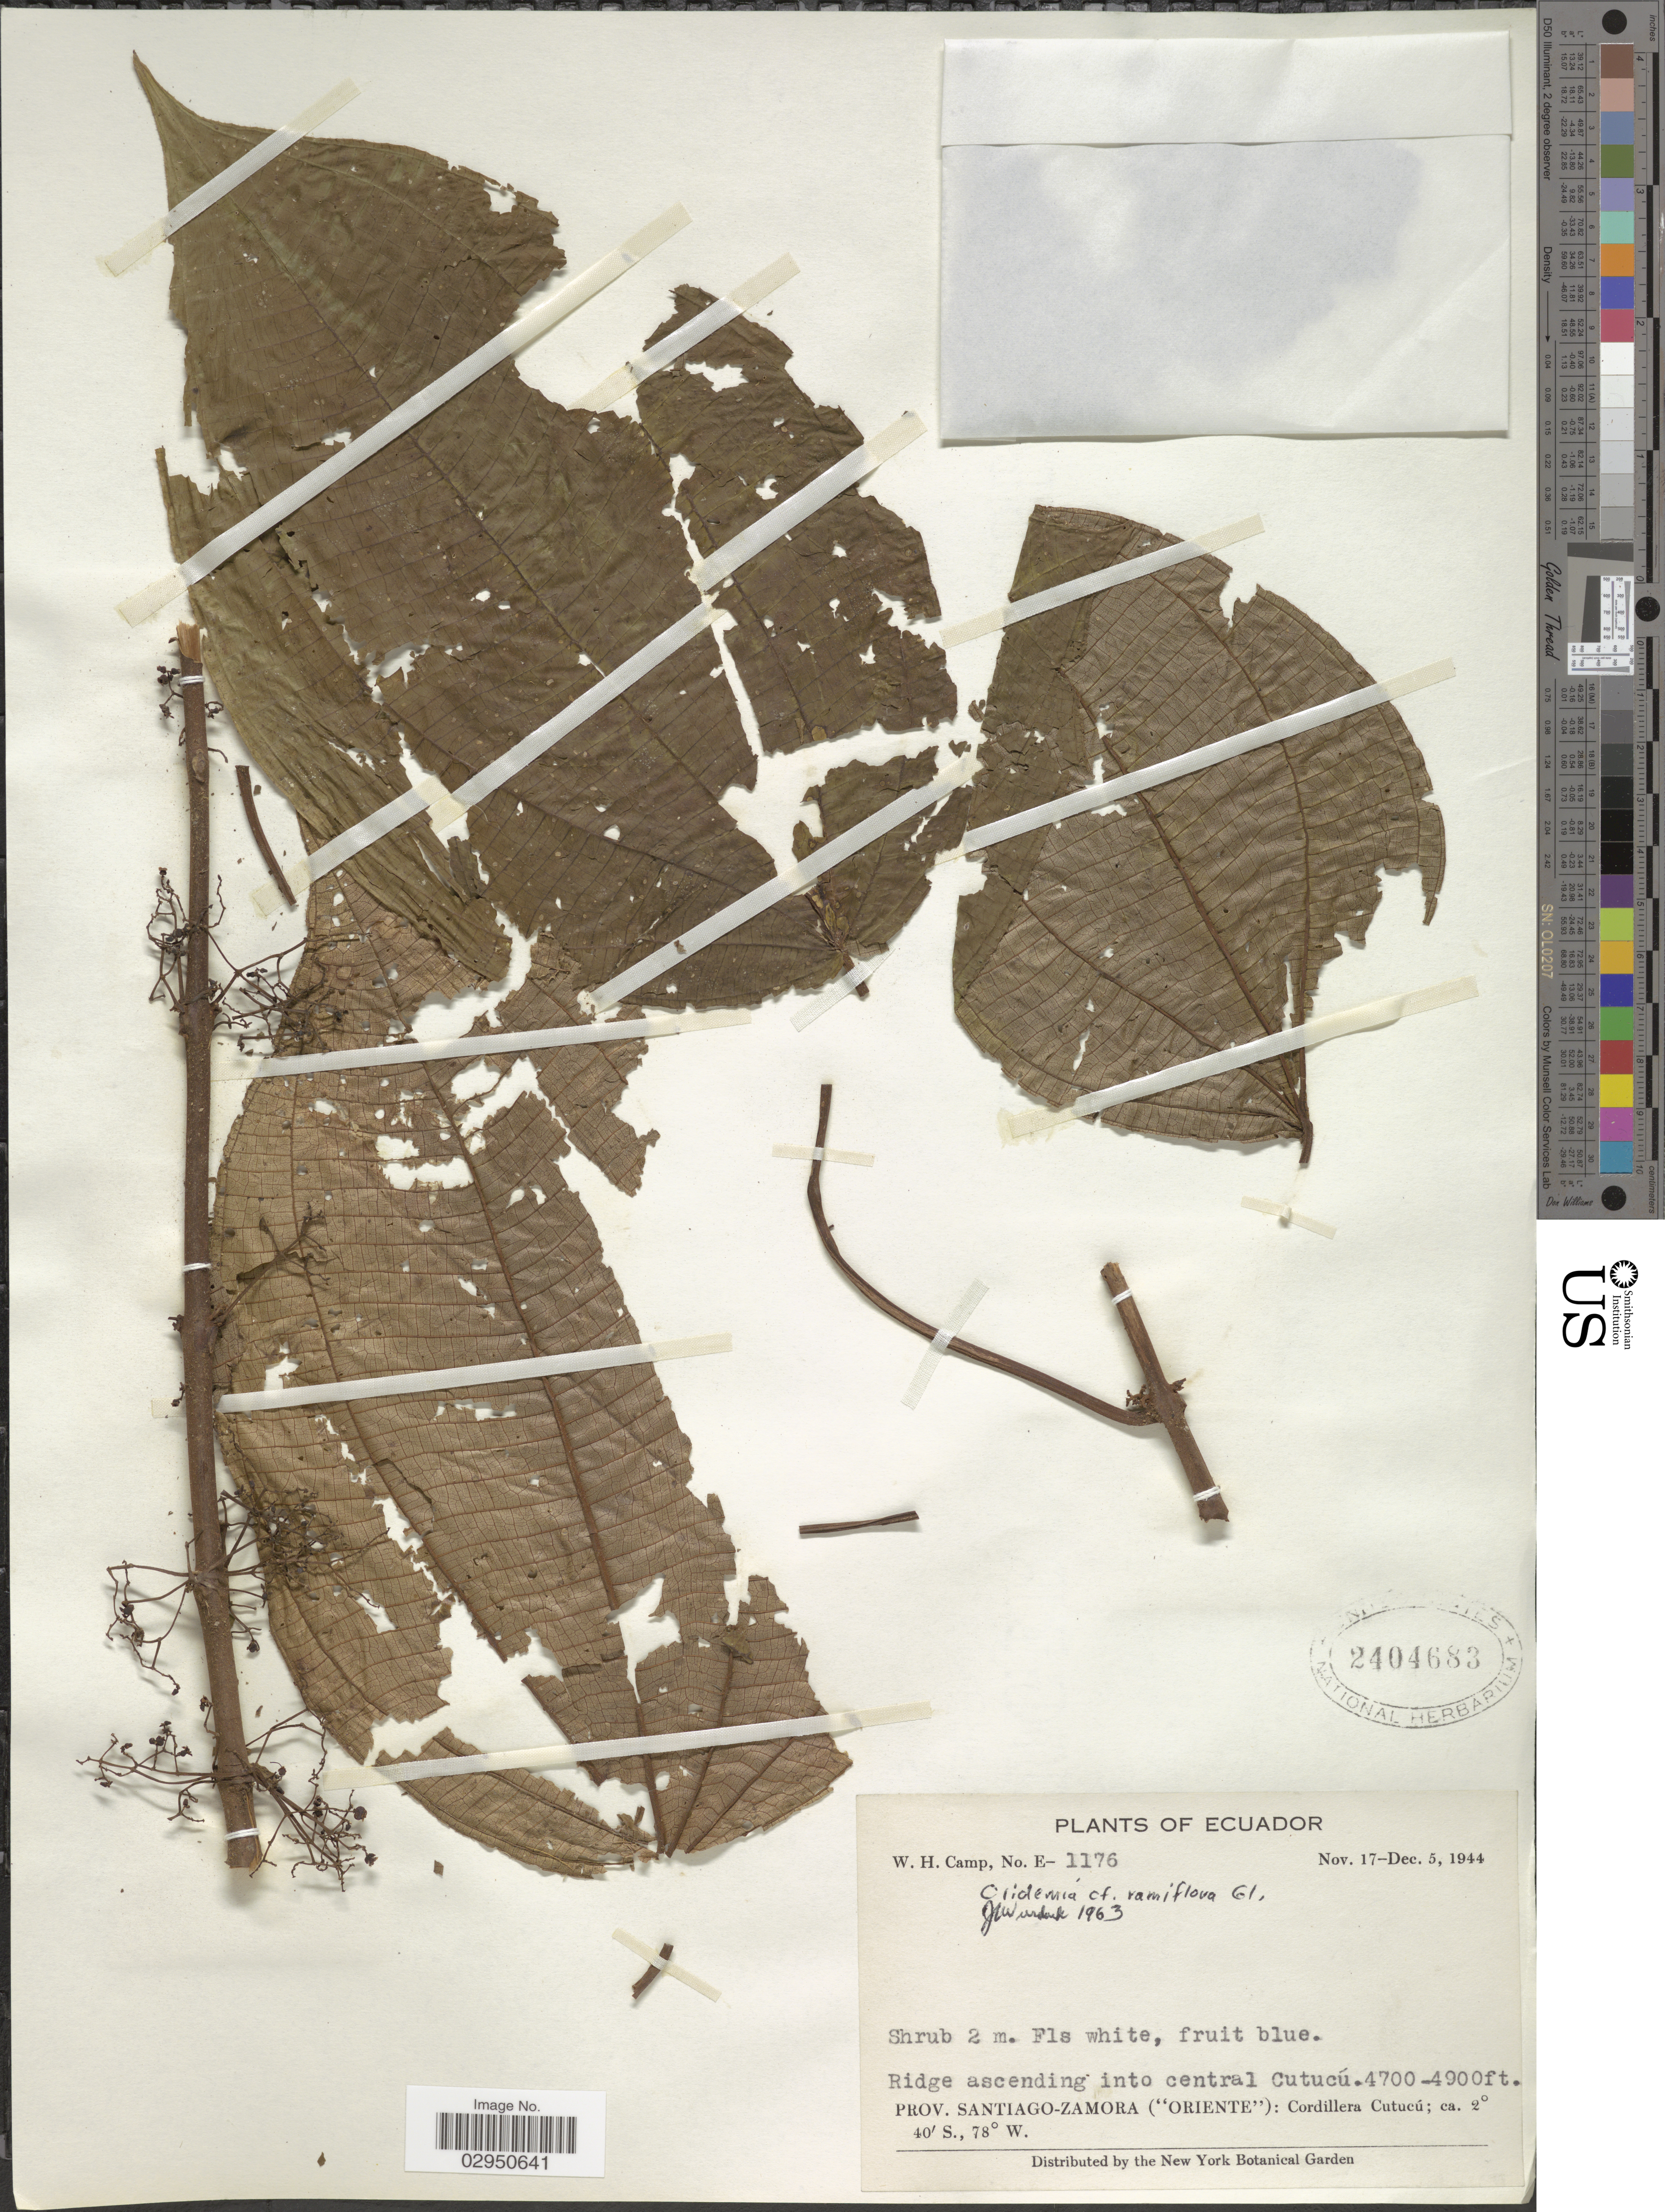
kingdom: Plantae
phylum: Tracheophyta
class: Magnoliopsida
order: Myrtales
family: Melastomataceae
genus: Clidemia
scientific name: Clidemia ostrina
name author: Gleason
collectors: W. H. Camp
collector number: E-1176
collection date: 1944-11-17/1944-12-05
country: Ecuador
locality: Ridge ascending into central Cutucú. Prov. Santiago-Zamora ("Oriente"): Cordillera Cutucú.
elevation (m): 1433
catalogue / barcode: US 2404683